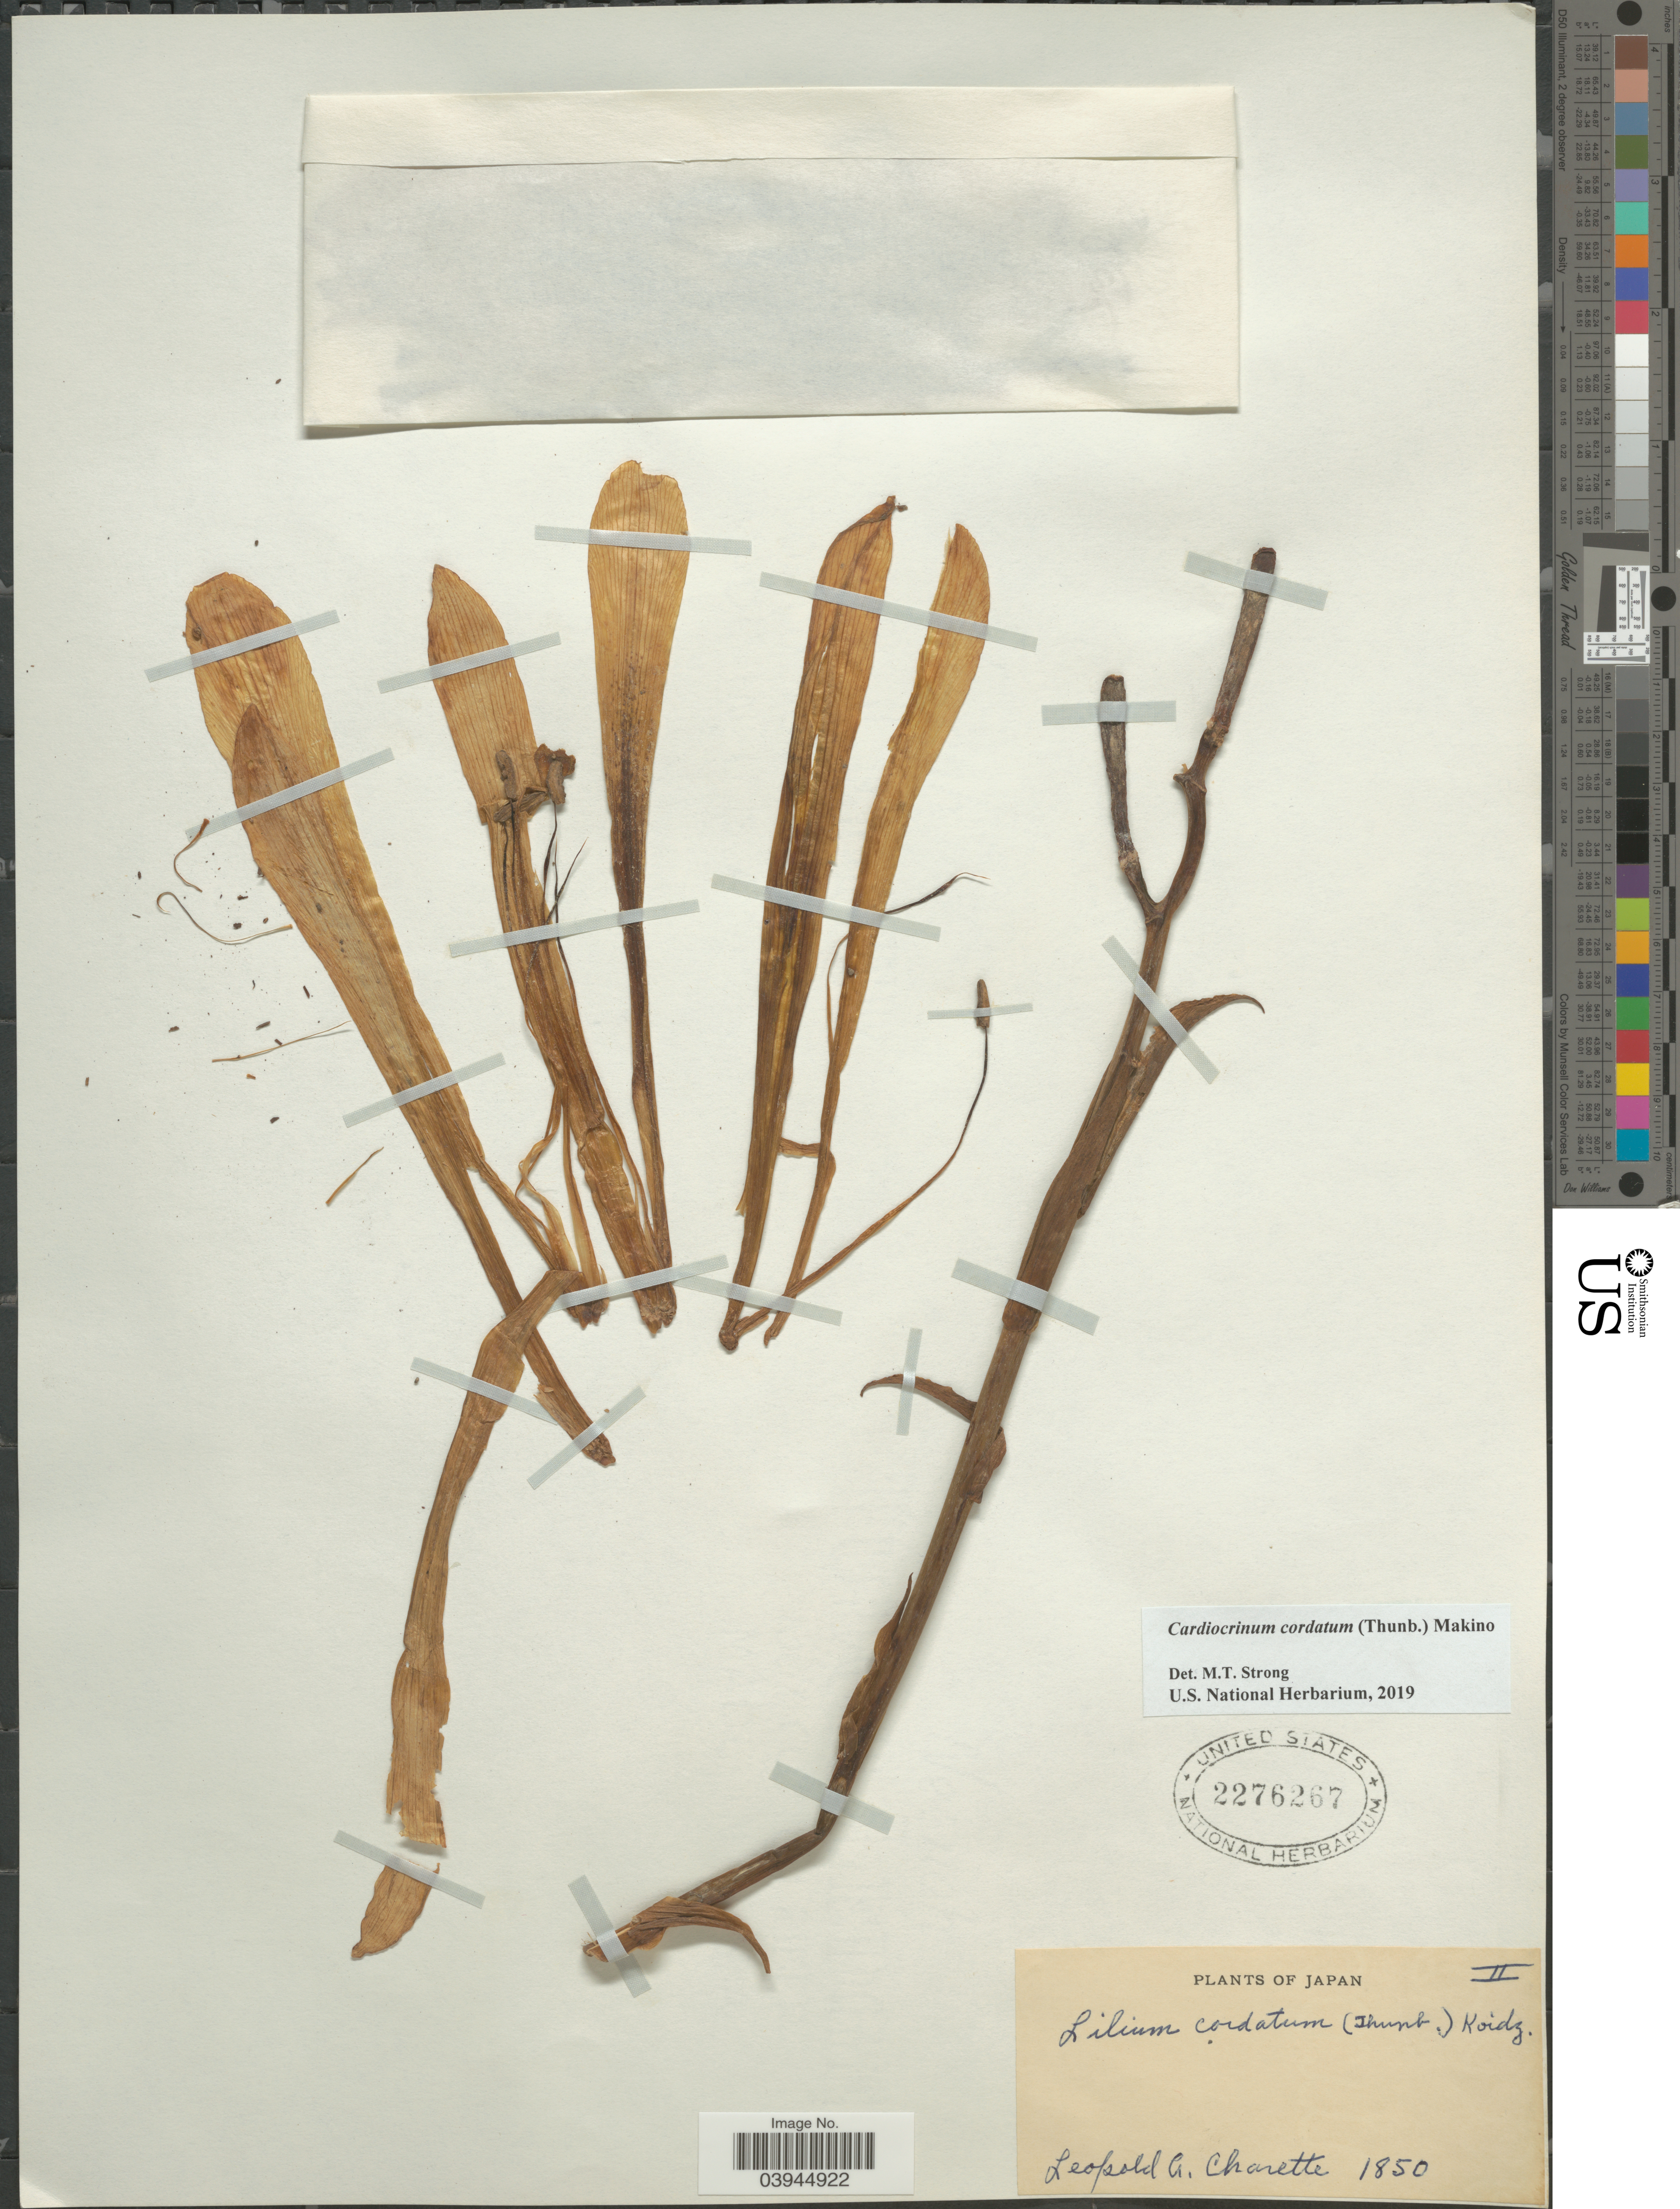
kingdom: Plantae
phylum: Tracheophyta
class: Liliopsida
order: Liliales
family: Liliaceae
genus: Cardiocrinum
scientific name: Cardiocrinum cordatum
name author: (Thunb.) Makino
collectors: L. A. Charette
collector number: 1850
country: Japan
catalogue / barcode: US 2276267